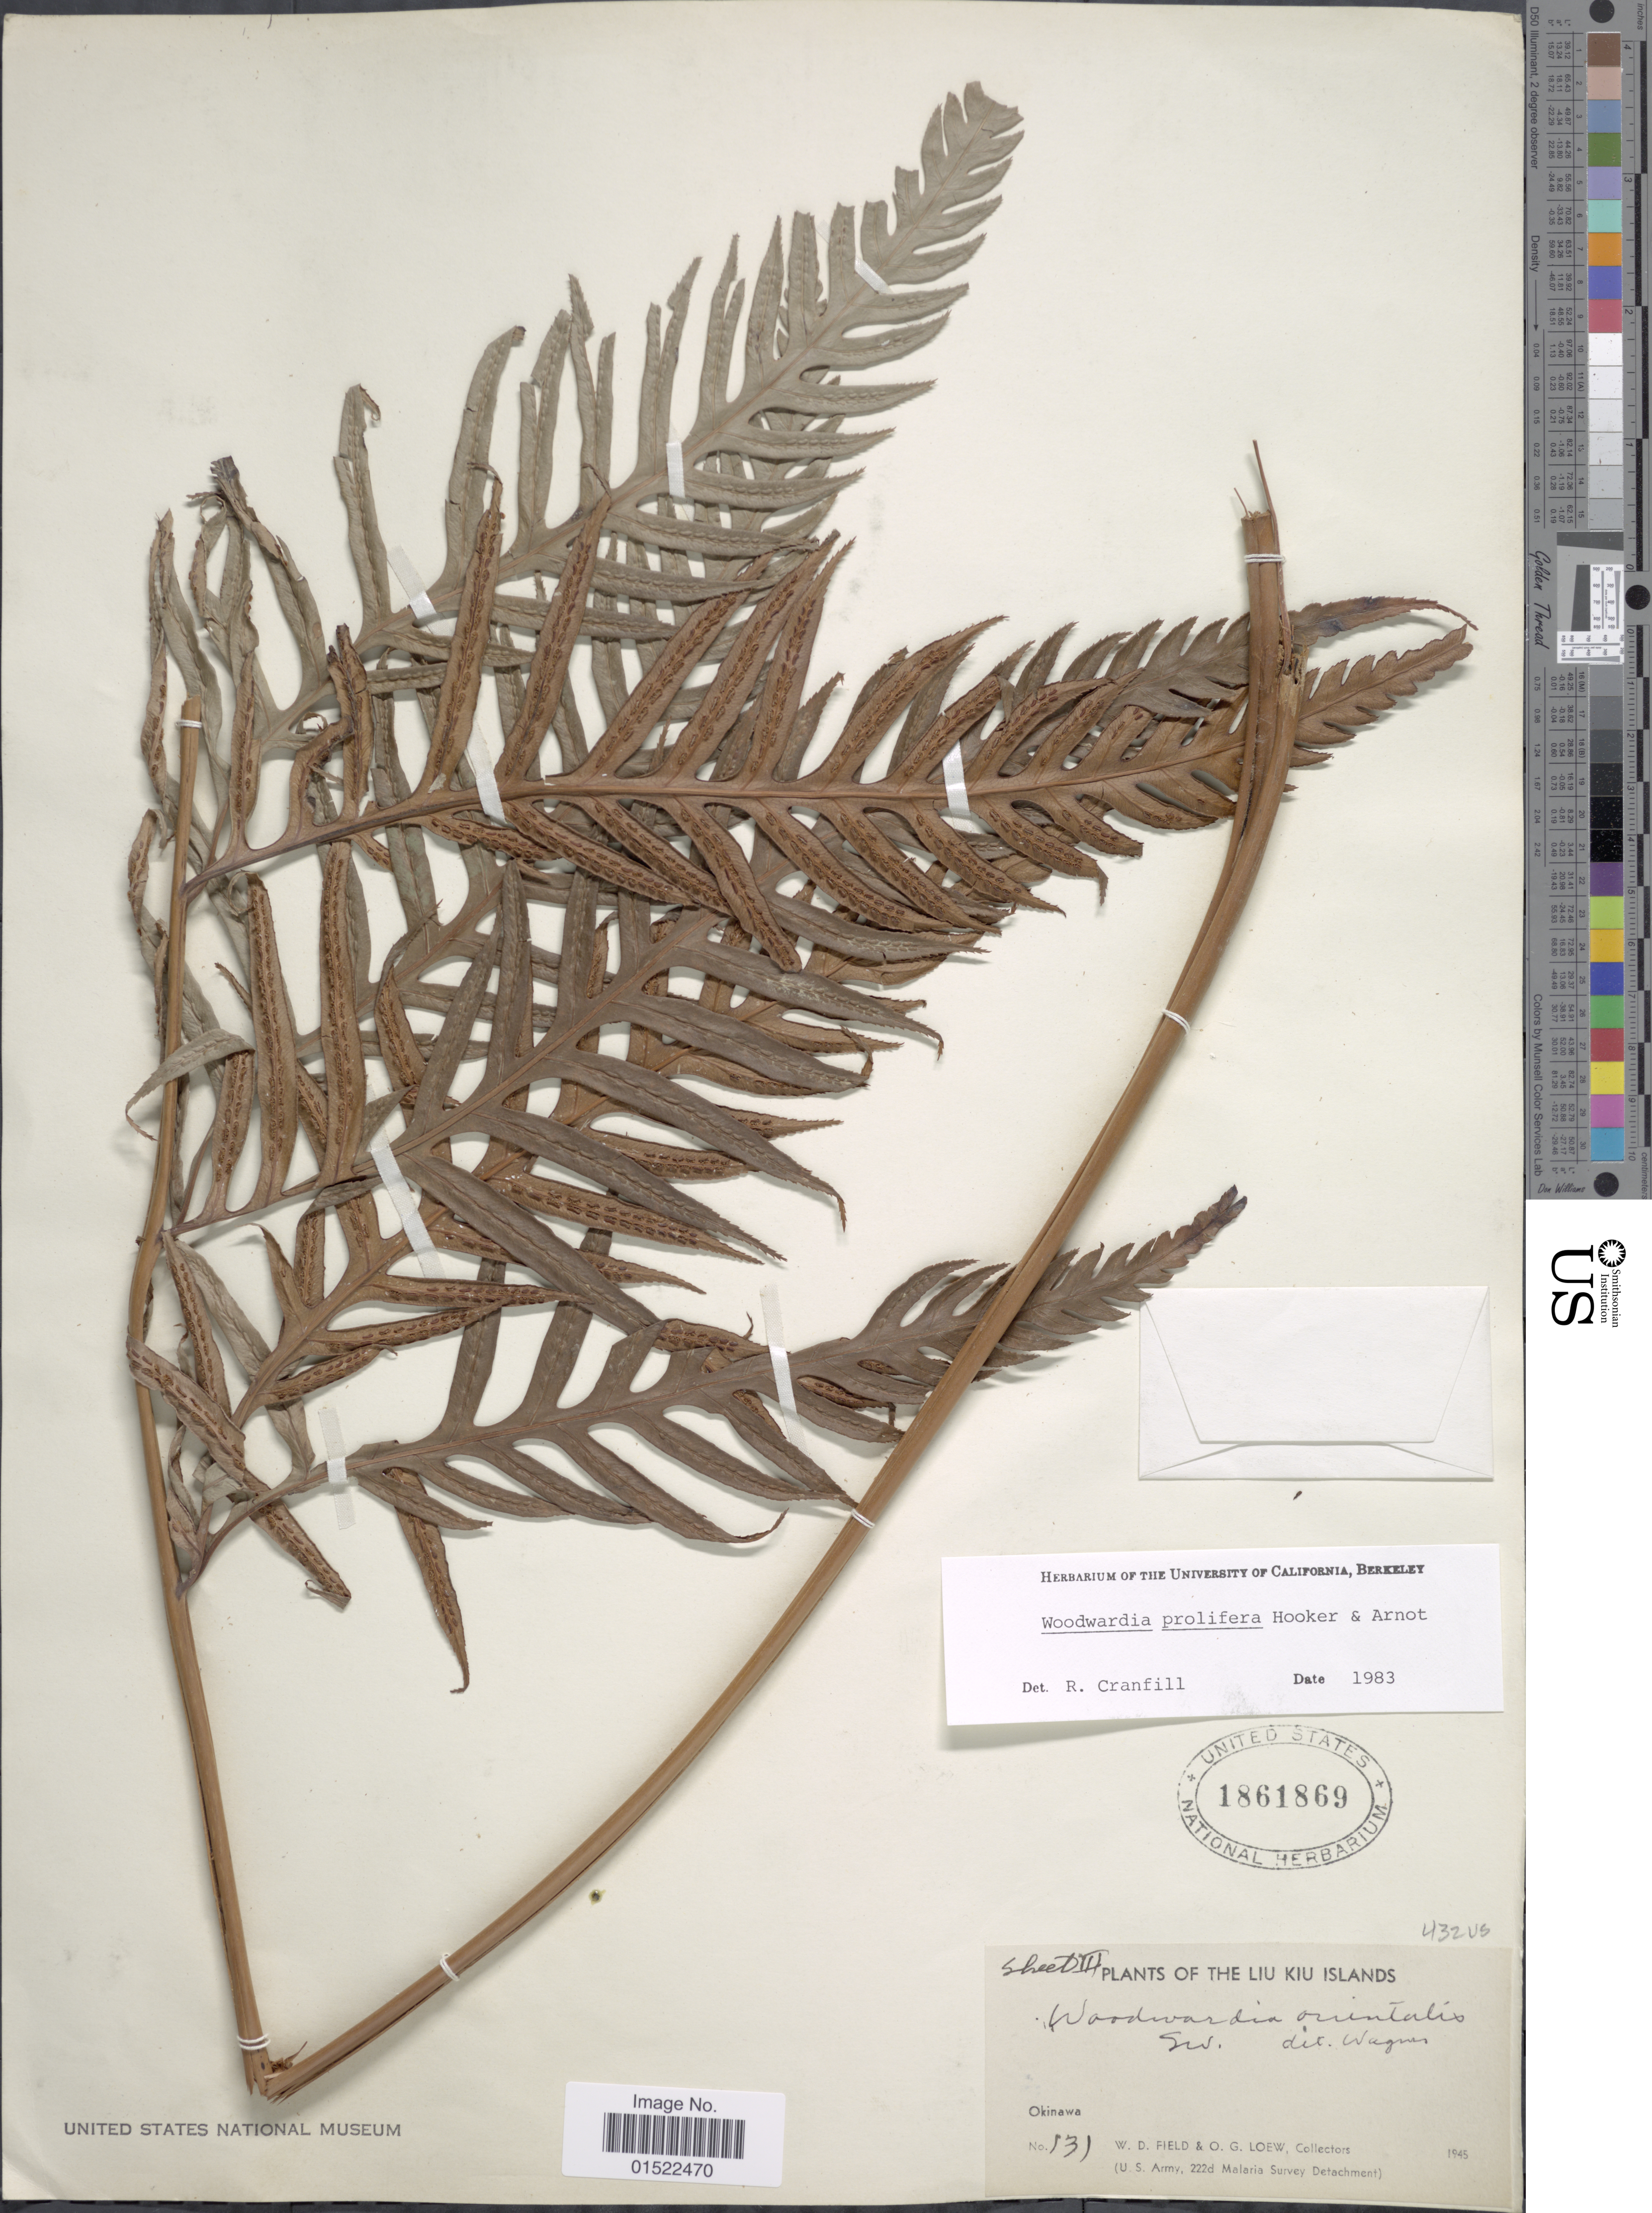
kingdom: Plantae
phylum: Tracheophyta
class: Polypodiopsida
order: Polypodiales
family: Blechnaceae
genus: Woodwardia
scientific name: Woodwardia prolifera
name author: Hook. & Arn.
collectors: W. D. Field & O. G. Loew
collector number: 131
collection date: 1945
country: Japan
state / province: Okinawa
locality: Liu Kiu Islands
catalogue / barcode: US 1861869